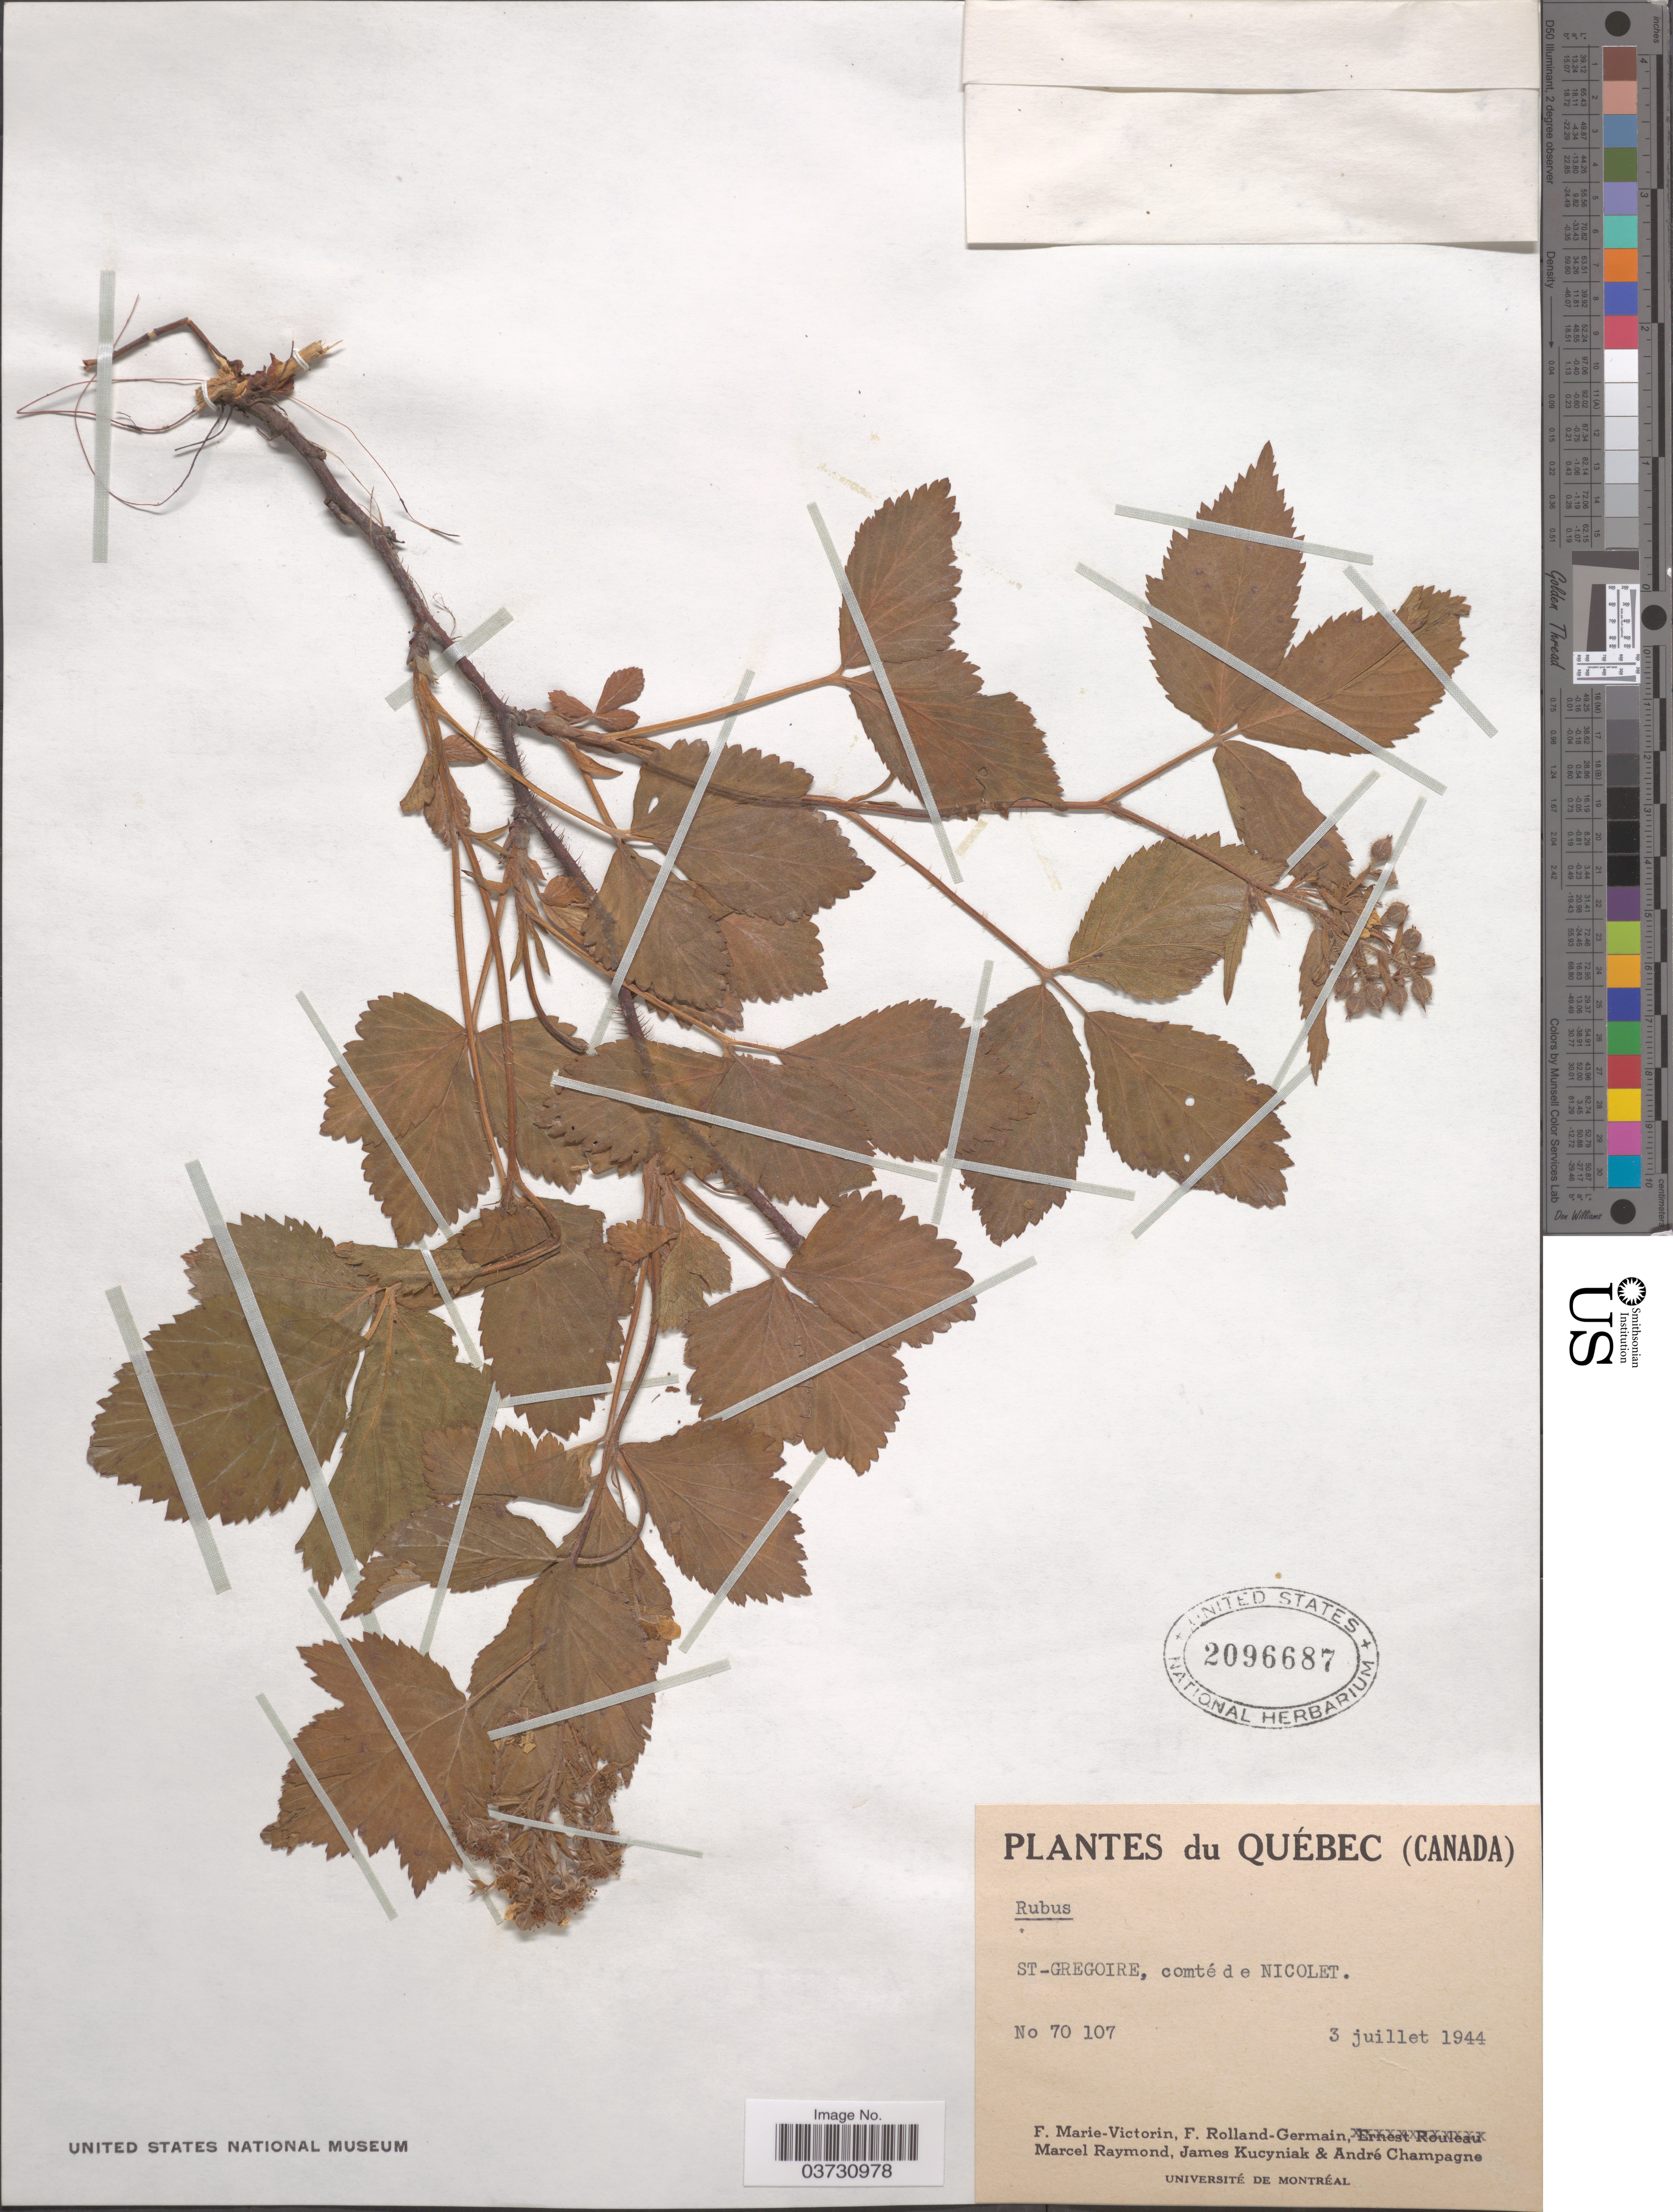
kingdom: Plantae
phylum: Tracheophyta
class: Magnoliopsida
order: Rosales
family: Rosaceae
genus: Rubus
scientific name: Rubus pubescens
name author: Raf.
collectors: F. Marie-Victorin, Rolland-Germain, M. Raymond, J. Kucyniak & A. Champagne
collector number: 70107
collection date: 1944-07-03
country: Canada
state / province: Quebec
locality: St-Gregoire, Comté d e Nicolet.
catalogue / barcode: US 2096687